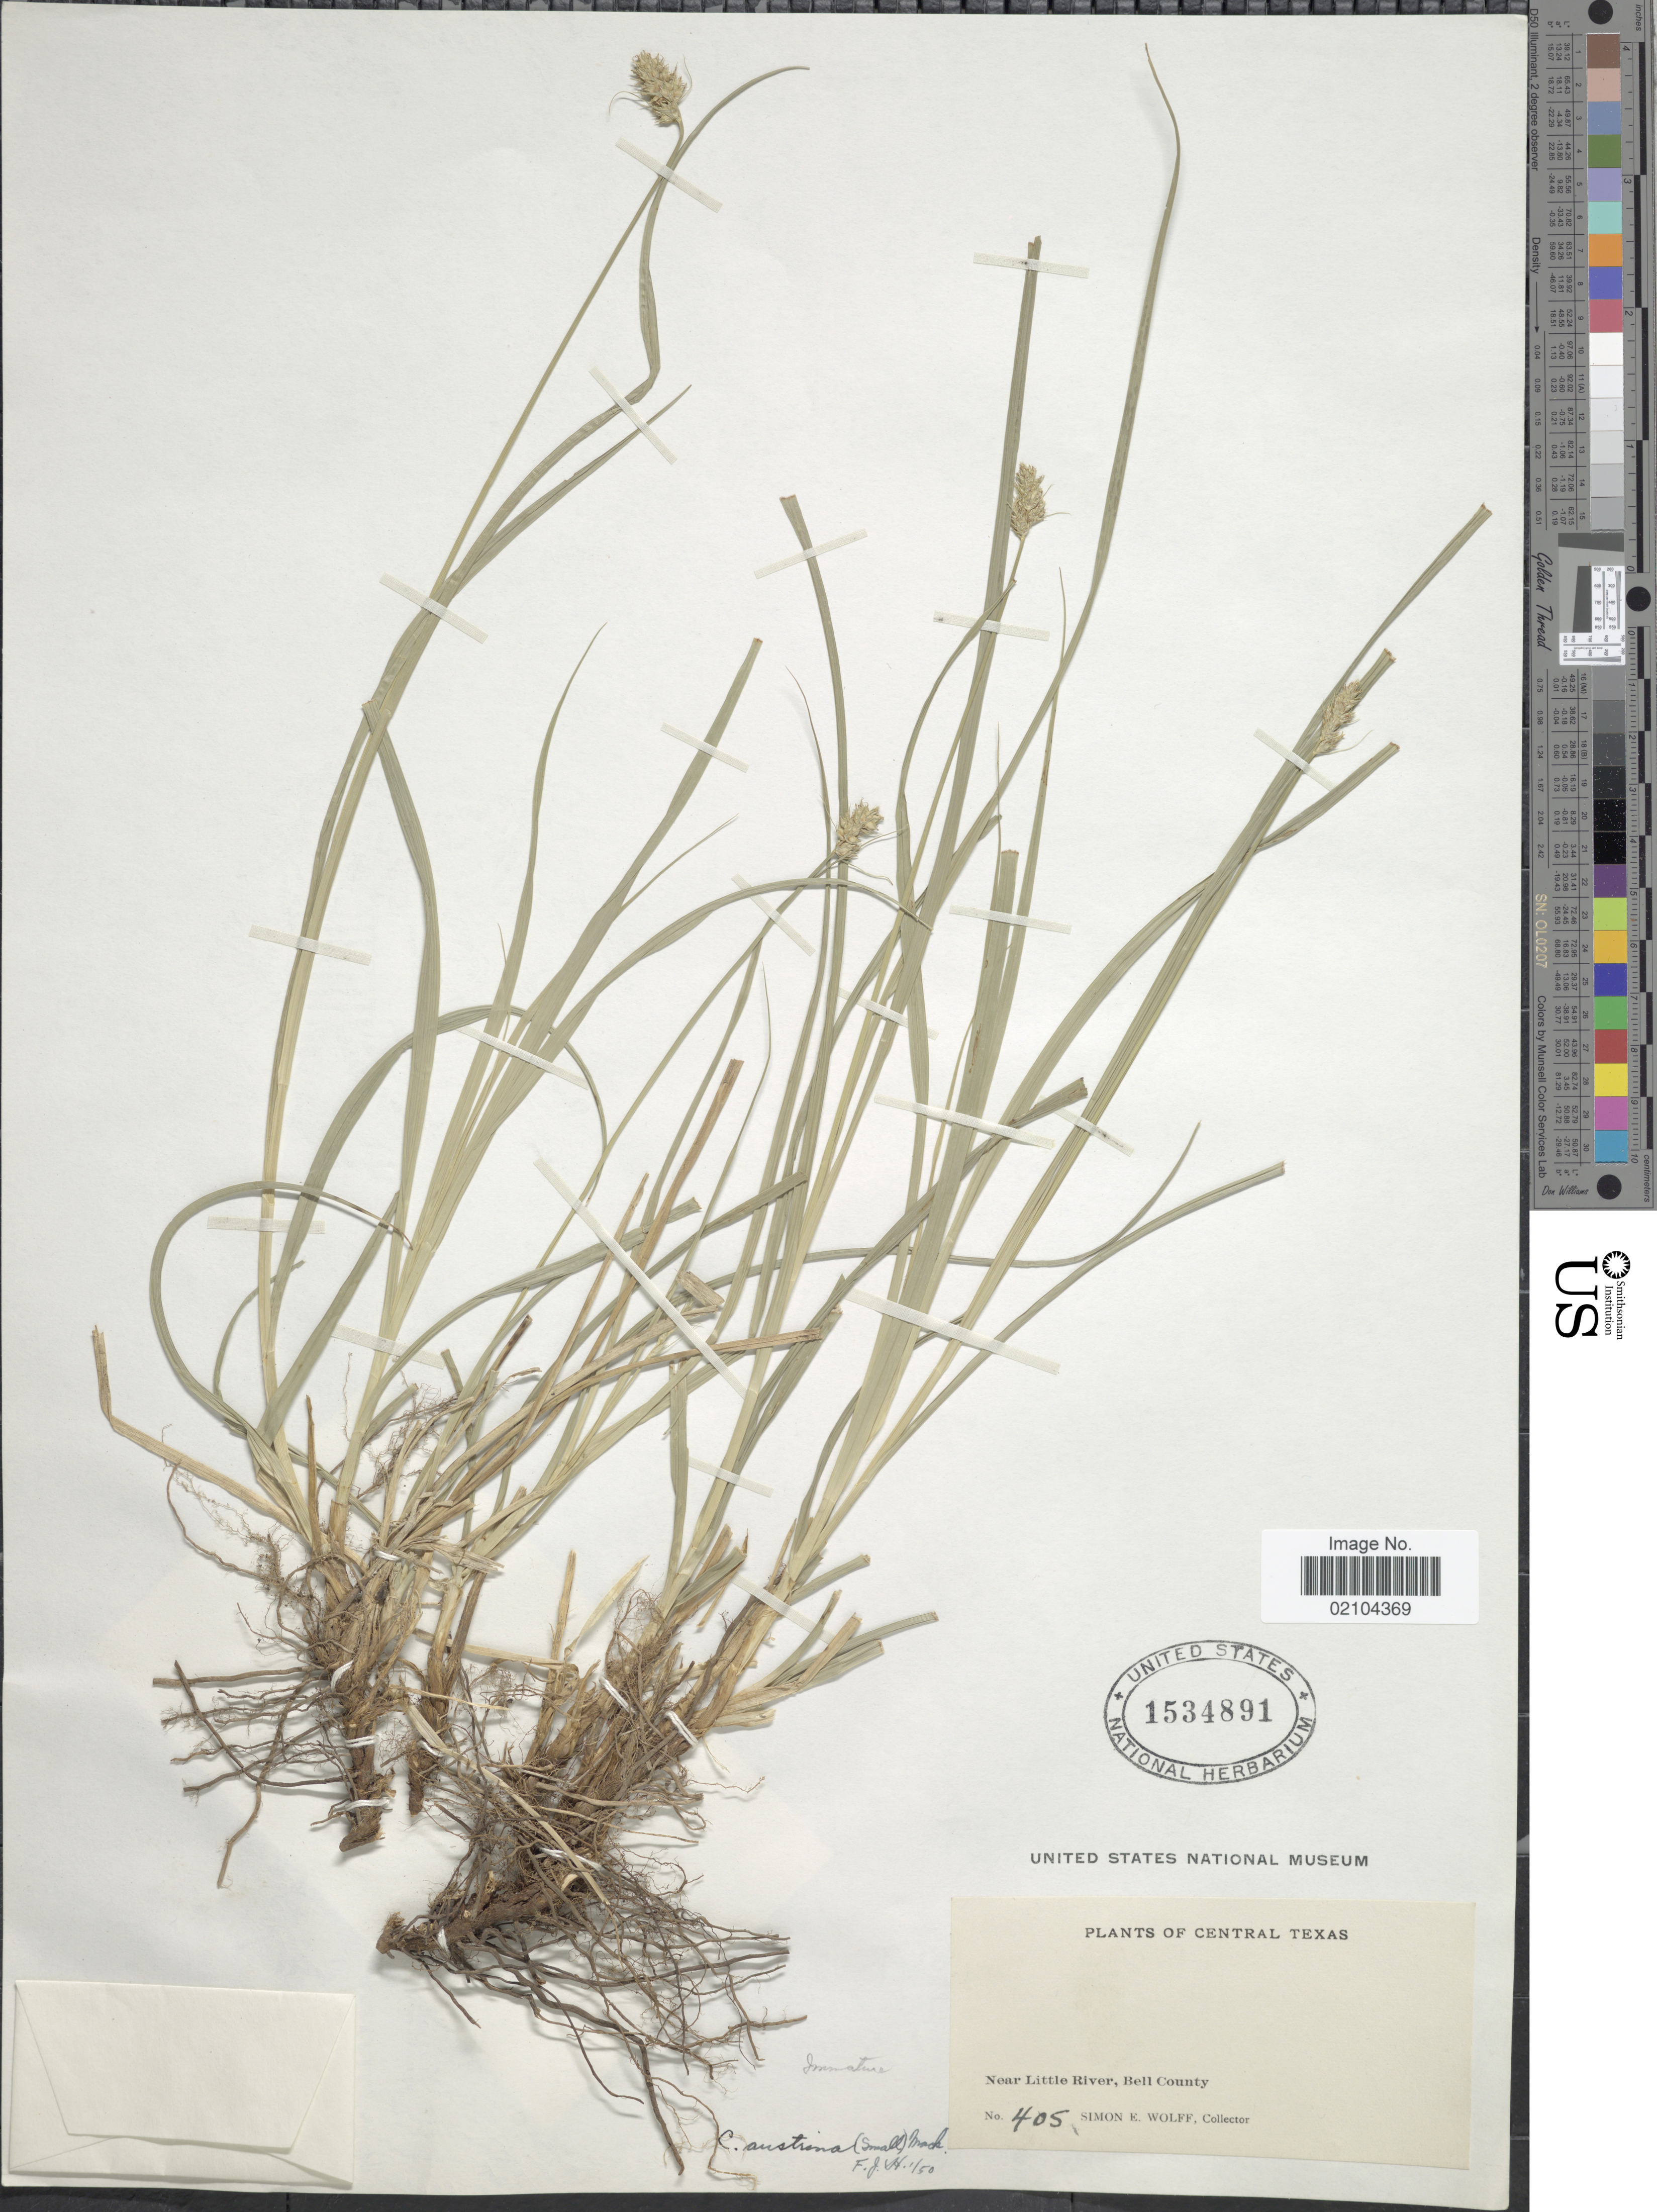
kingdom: Plantae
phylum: Tracheophyta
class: Liliopsida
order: Poales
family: Cyperaceae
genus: Carex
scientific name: Carex austrina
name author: Mack.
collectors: S. E. Wolff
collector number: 405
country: United States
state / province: Texas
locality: Central Texas, near Little River, Bell County.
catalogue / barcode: US 1534891